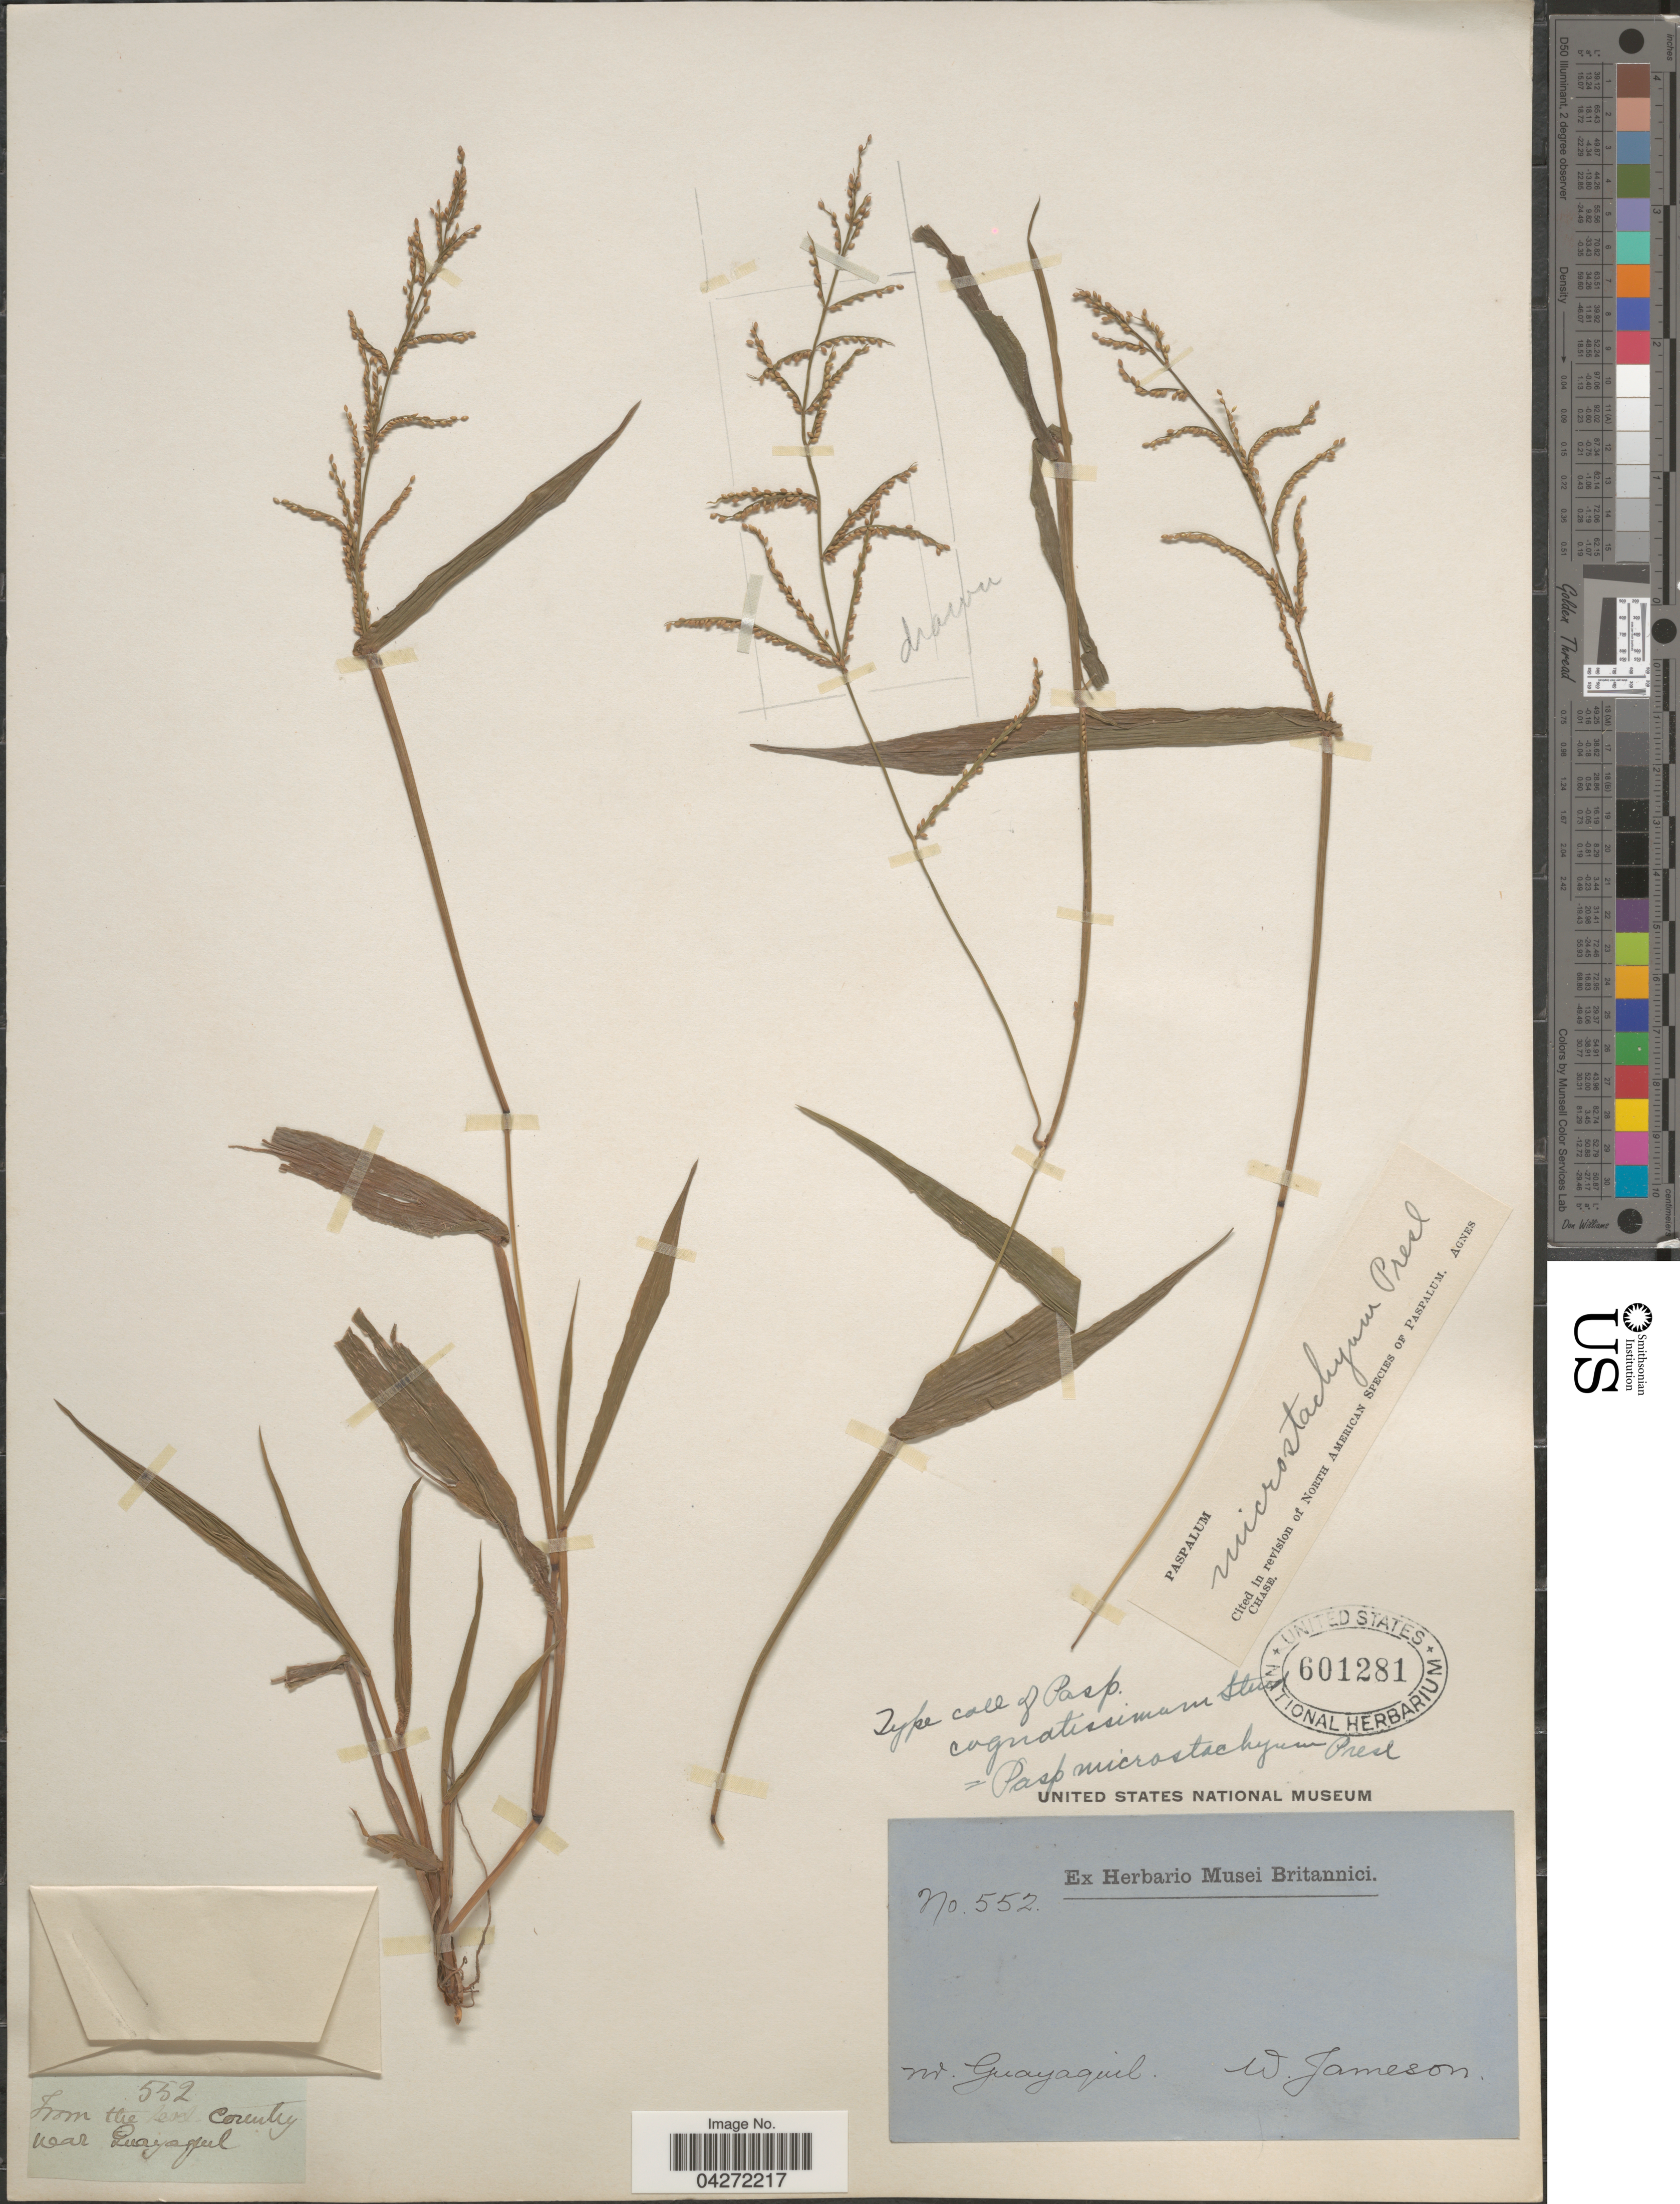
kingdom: Plantae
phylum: Tracheophyta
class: Liliopsida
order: Poales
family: Poaceae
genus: Paspalum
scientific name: Paspalum microstachyum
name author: J. Presl in C. Presl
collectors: W. Jameson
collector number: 552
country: Ecuador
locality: Near Guayaquil.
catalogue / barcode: US 601281